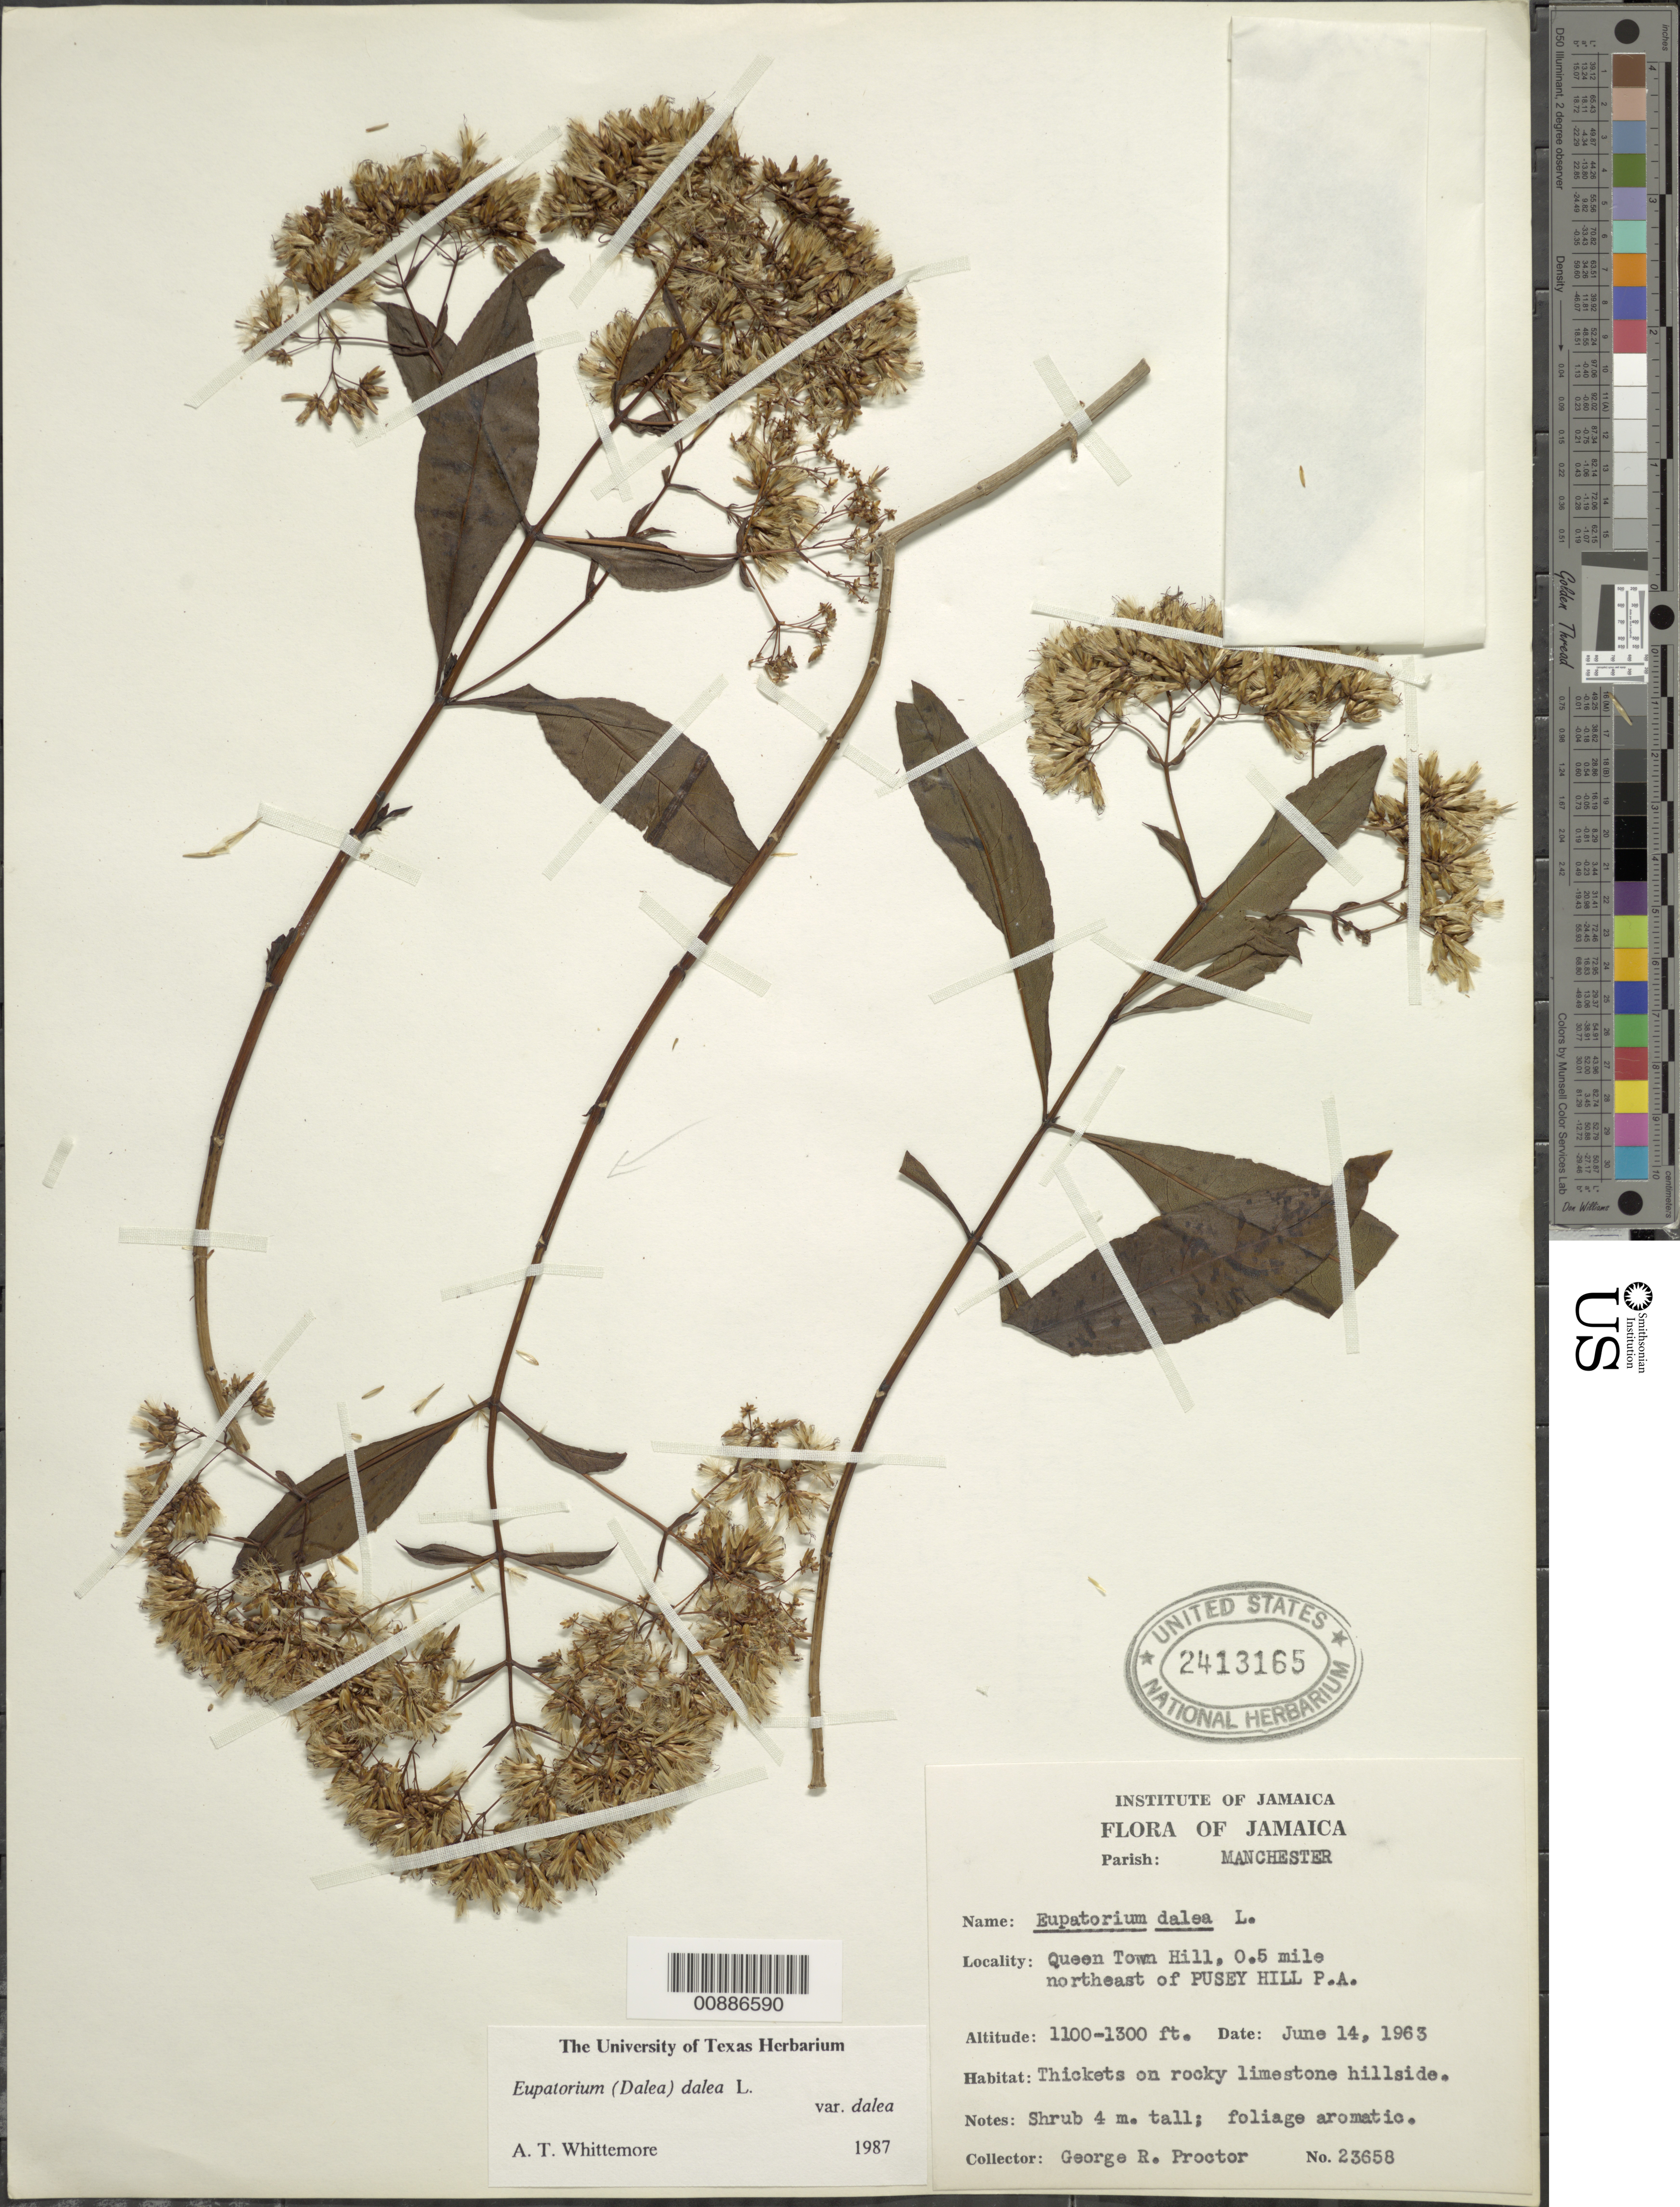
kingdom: Plantae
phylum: Tracheophyta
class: Magnoliopsida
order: Asterales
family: Asteraceae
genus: Critonia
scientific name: Critonia dalea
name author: DC.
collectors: G. R. Proctor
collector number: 23658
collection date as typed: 14 Jun 1963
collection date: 1963-06-14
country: Jamaica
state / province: Manchester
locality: Queen Town Hill, 0.5 mile northeast of Pusey Hill P.A.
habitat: Thickets on rocky limestone hillside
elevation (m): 335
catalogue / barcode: US 2413165